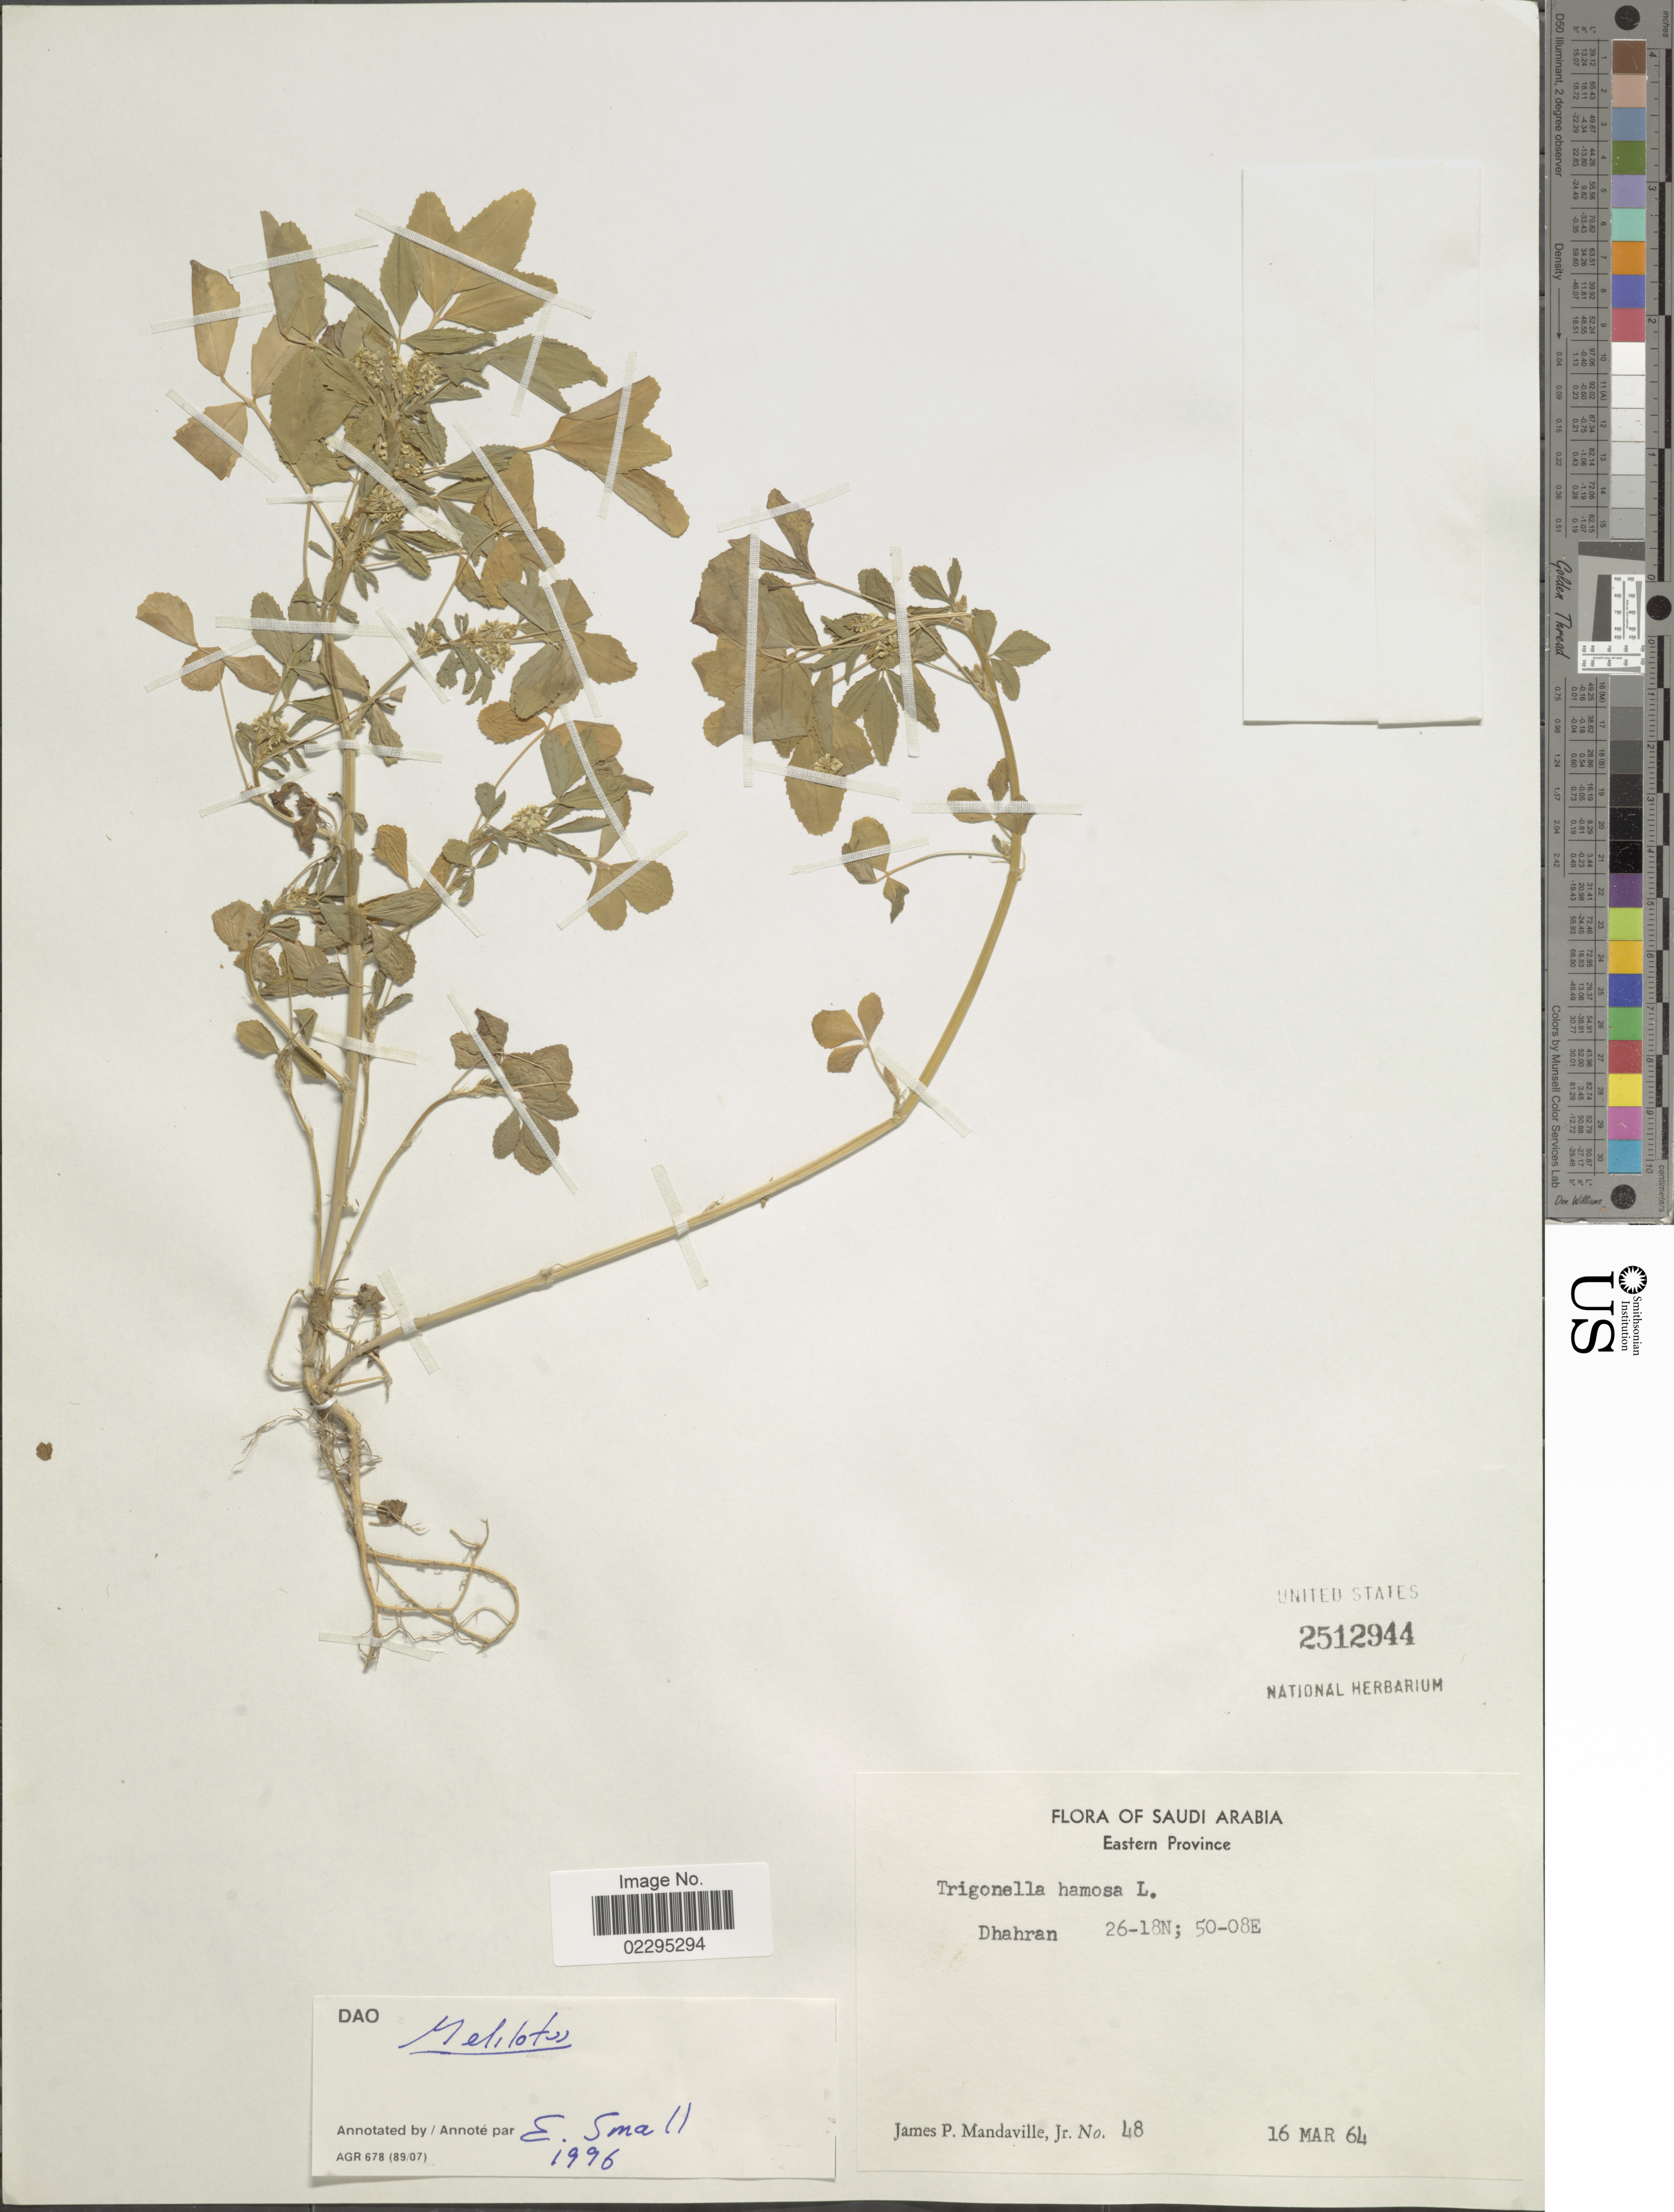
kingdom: Plantae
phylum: Tracheophyta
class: Magnoliopsida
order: Fabales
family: Fabaceae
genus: Melilotus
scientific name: Melilotus sp.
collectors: J. Mandaville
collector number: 48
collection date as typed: Transcribed d/m/y: 16/3/64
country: Saudi Arabia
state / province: Ash Sharqiyah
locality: Saudi Arabia, Eastern Province. Dhahran.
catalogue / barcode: US 2512944